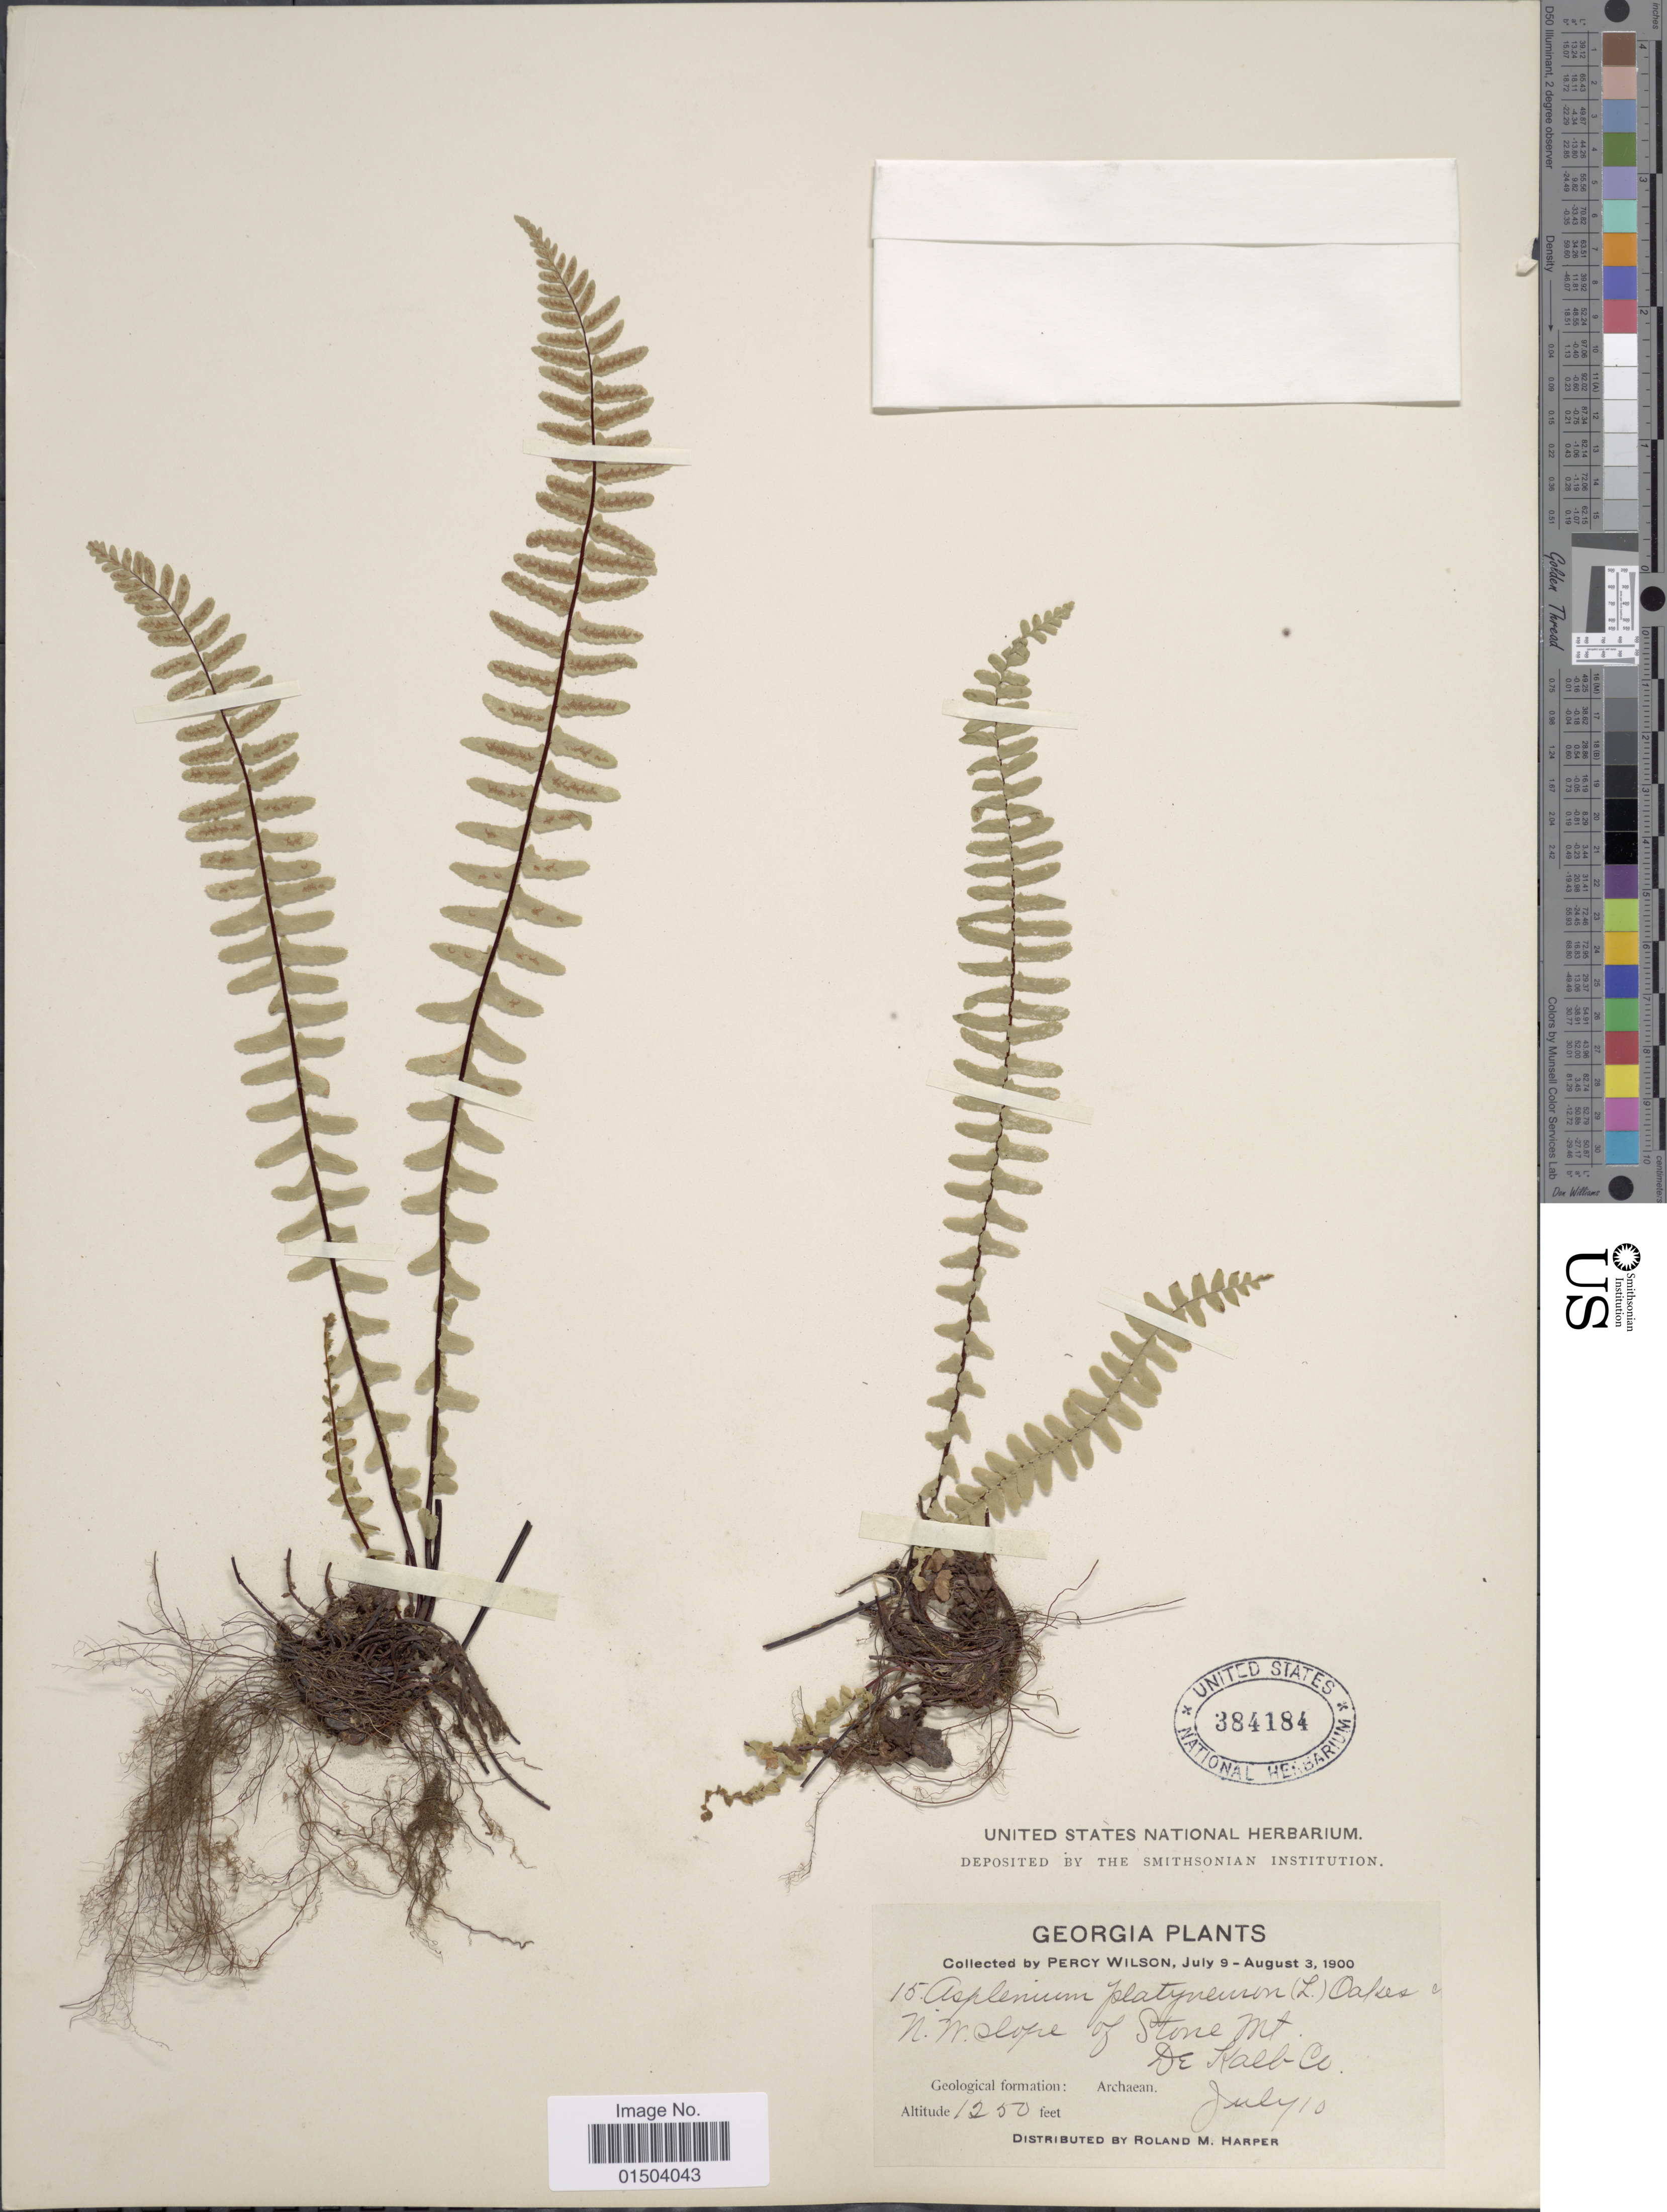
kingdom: Plantae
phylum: Tracheophyta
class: Polypodiopsida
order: Polypodiales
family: Aspleniaceae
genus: Asplenium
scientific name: Asplenium platyneuron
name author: (L.) Britton, Stearns & Poggenb.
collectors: P. Wilson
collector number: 15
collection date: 1900-07-10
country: United States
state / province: Georgia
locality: N.W. slope of Stone Mt. De Kalb Co.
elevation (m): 381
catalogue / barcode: US 384184